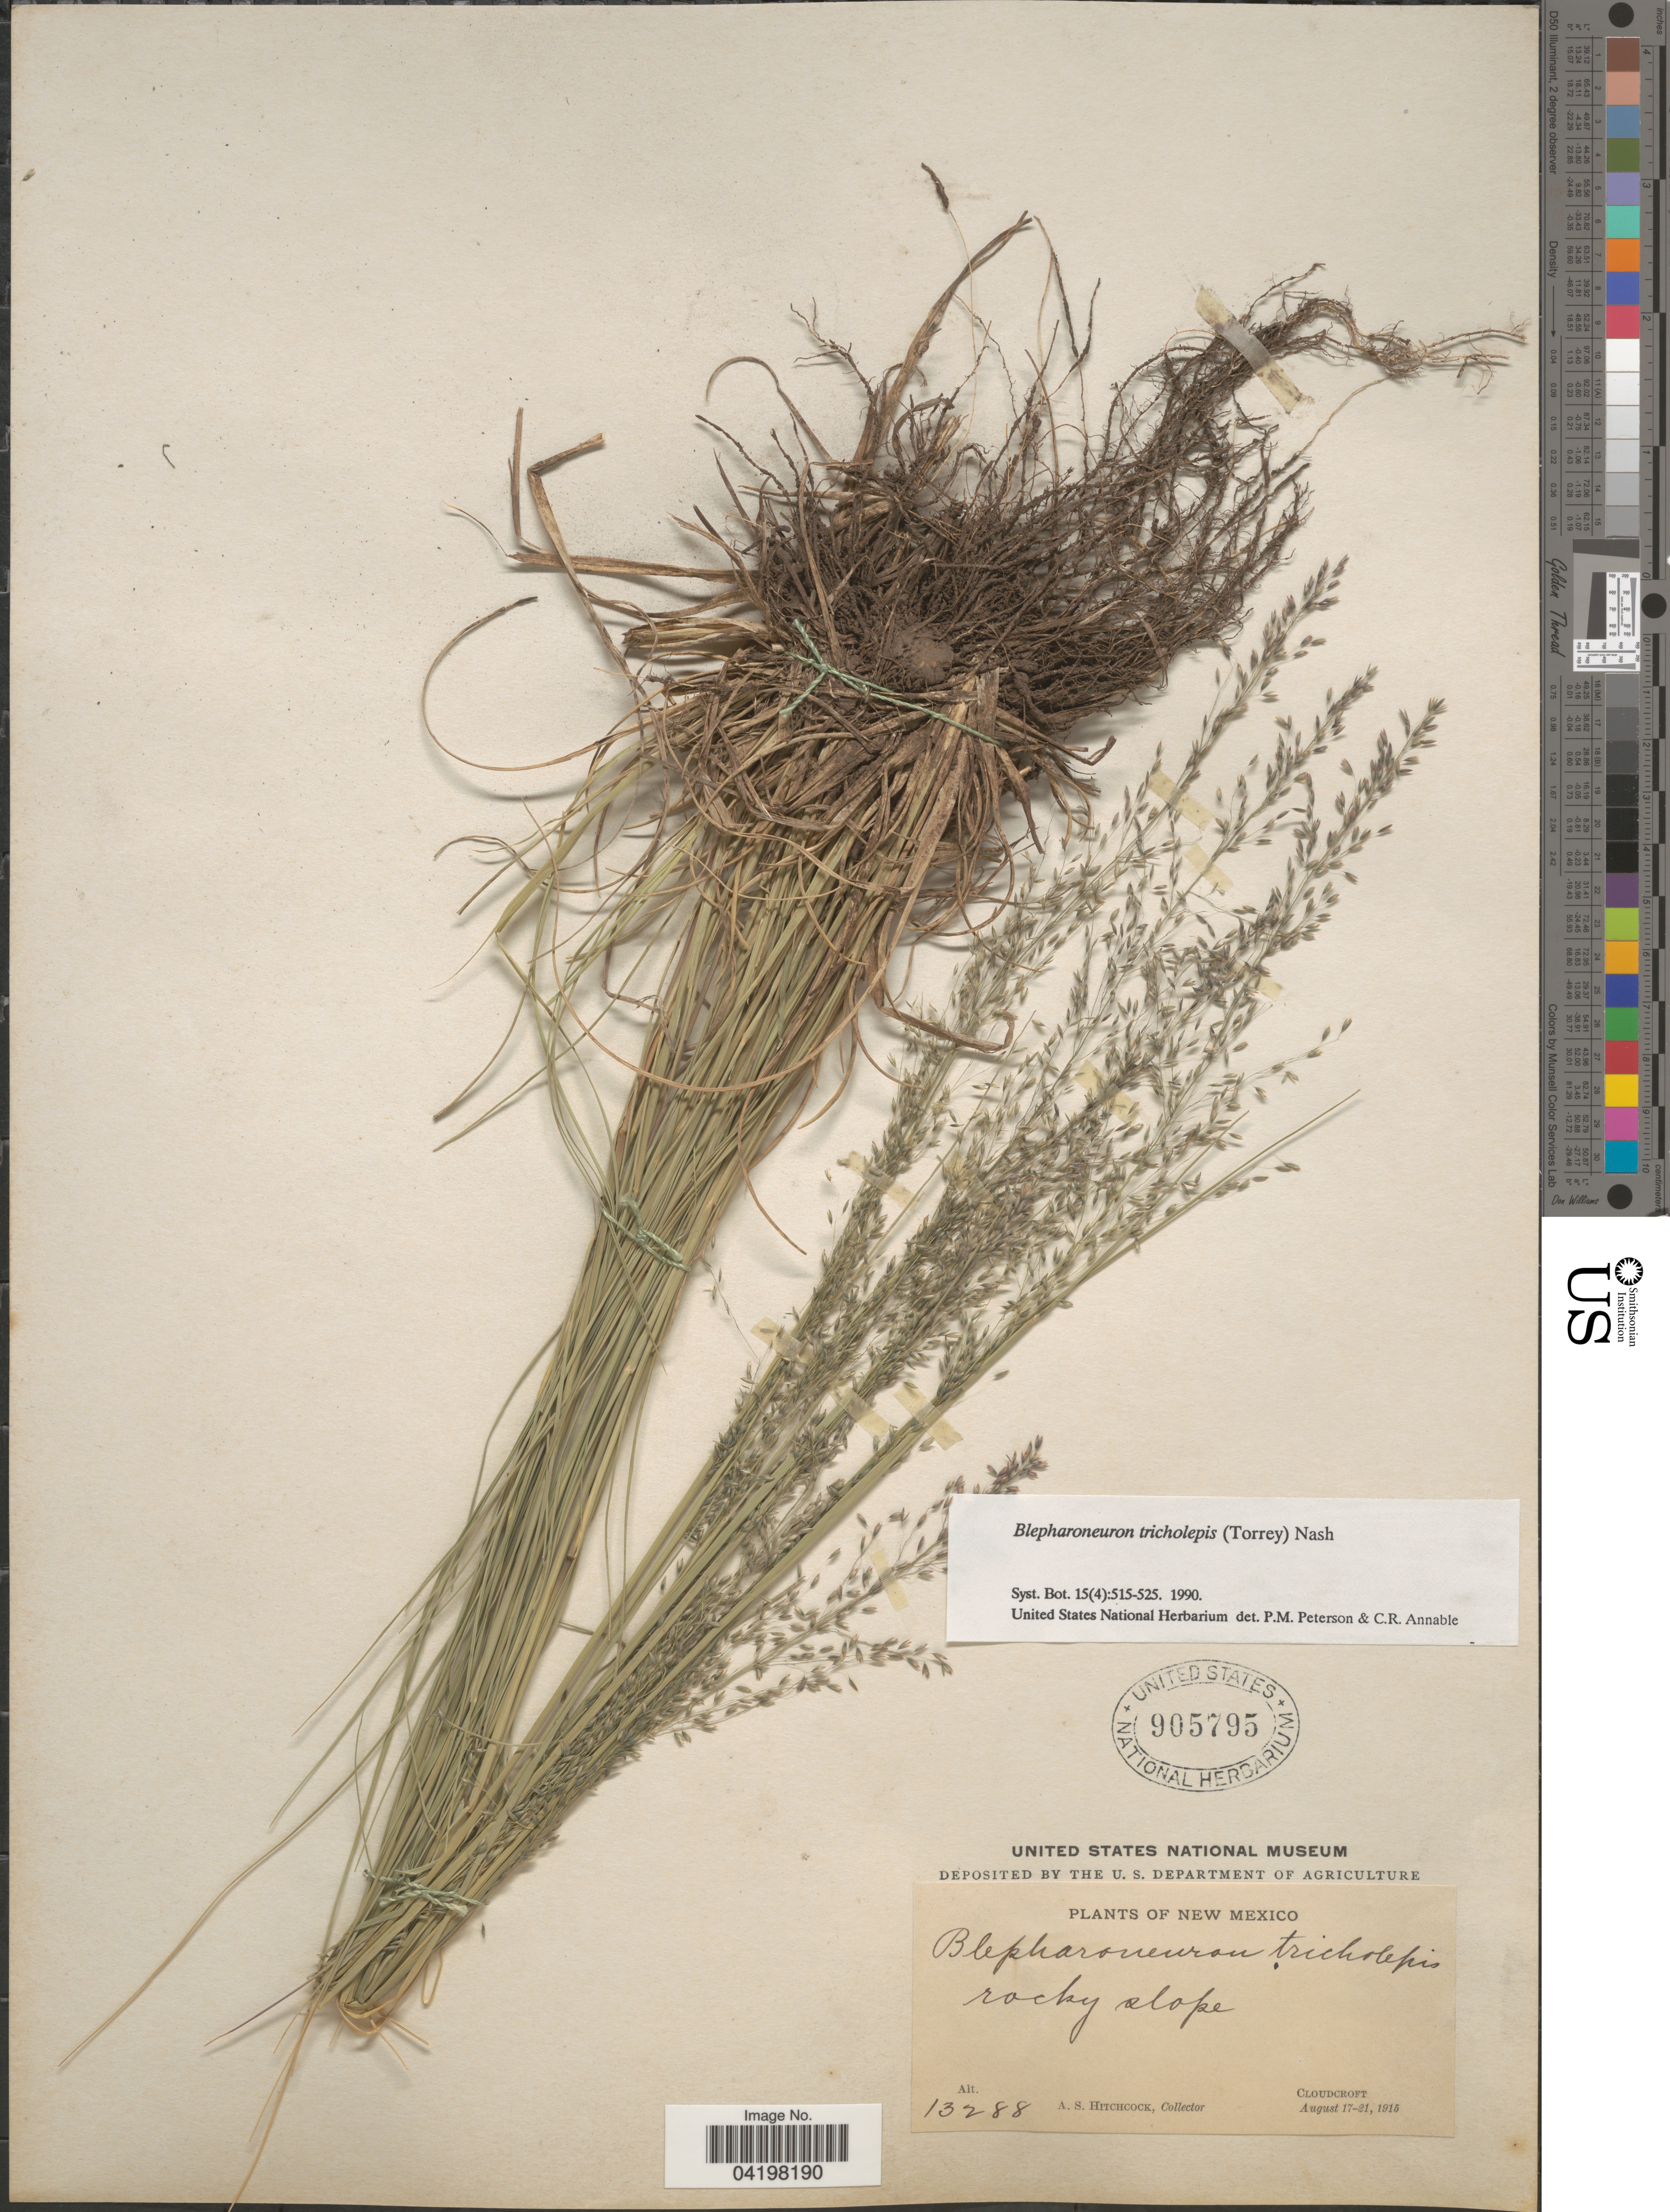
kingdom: Plantae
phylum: Tracheophyta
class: Liliopsida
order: Poales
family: Poaceae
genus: Muhlenbergia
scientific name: Muhlenbergia tricholepis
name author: (Torr.) Columbus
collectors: A. S. Hitchcock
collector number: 13288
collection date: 1915-08-17/1915-08-21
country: United States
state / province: New Mexico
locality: Cloudcroft.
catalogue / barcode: US 905795